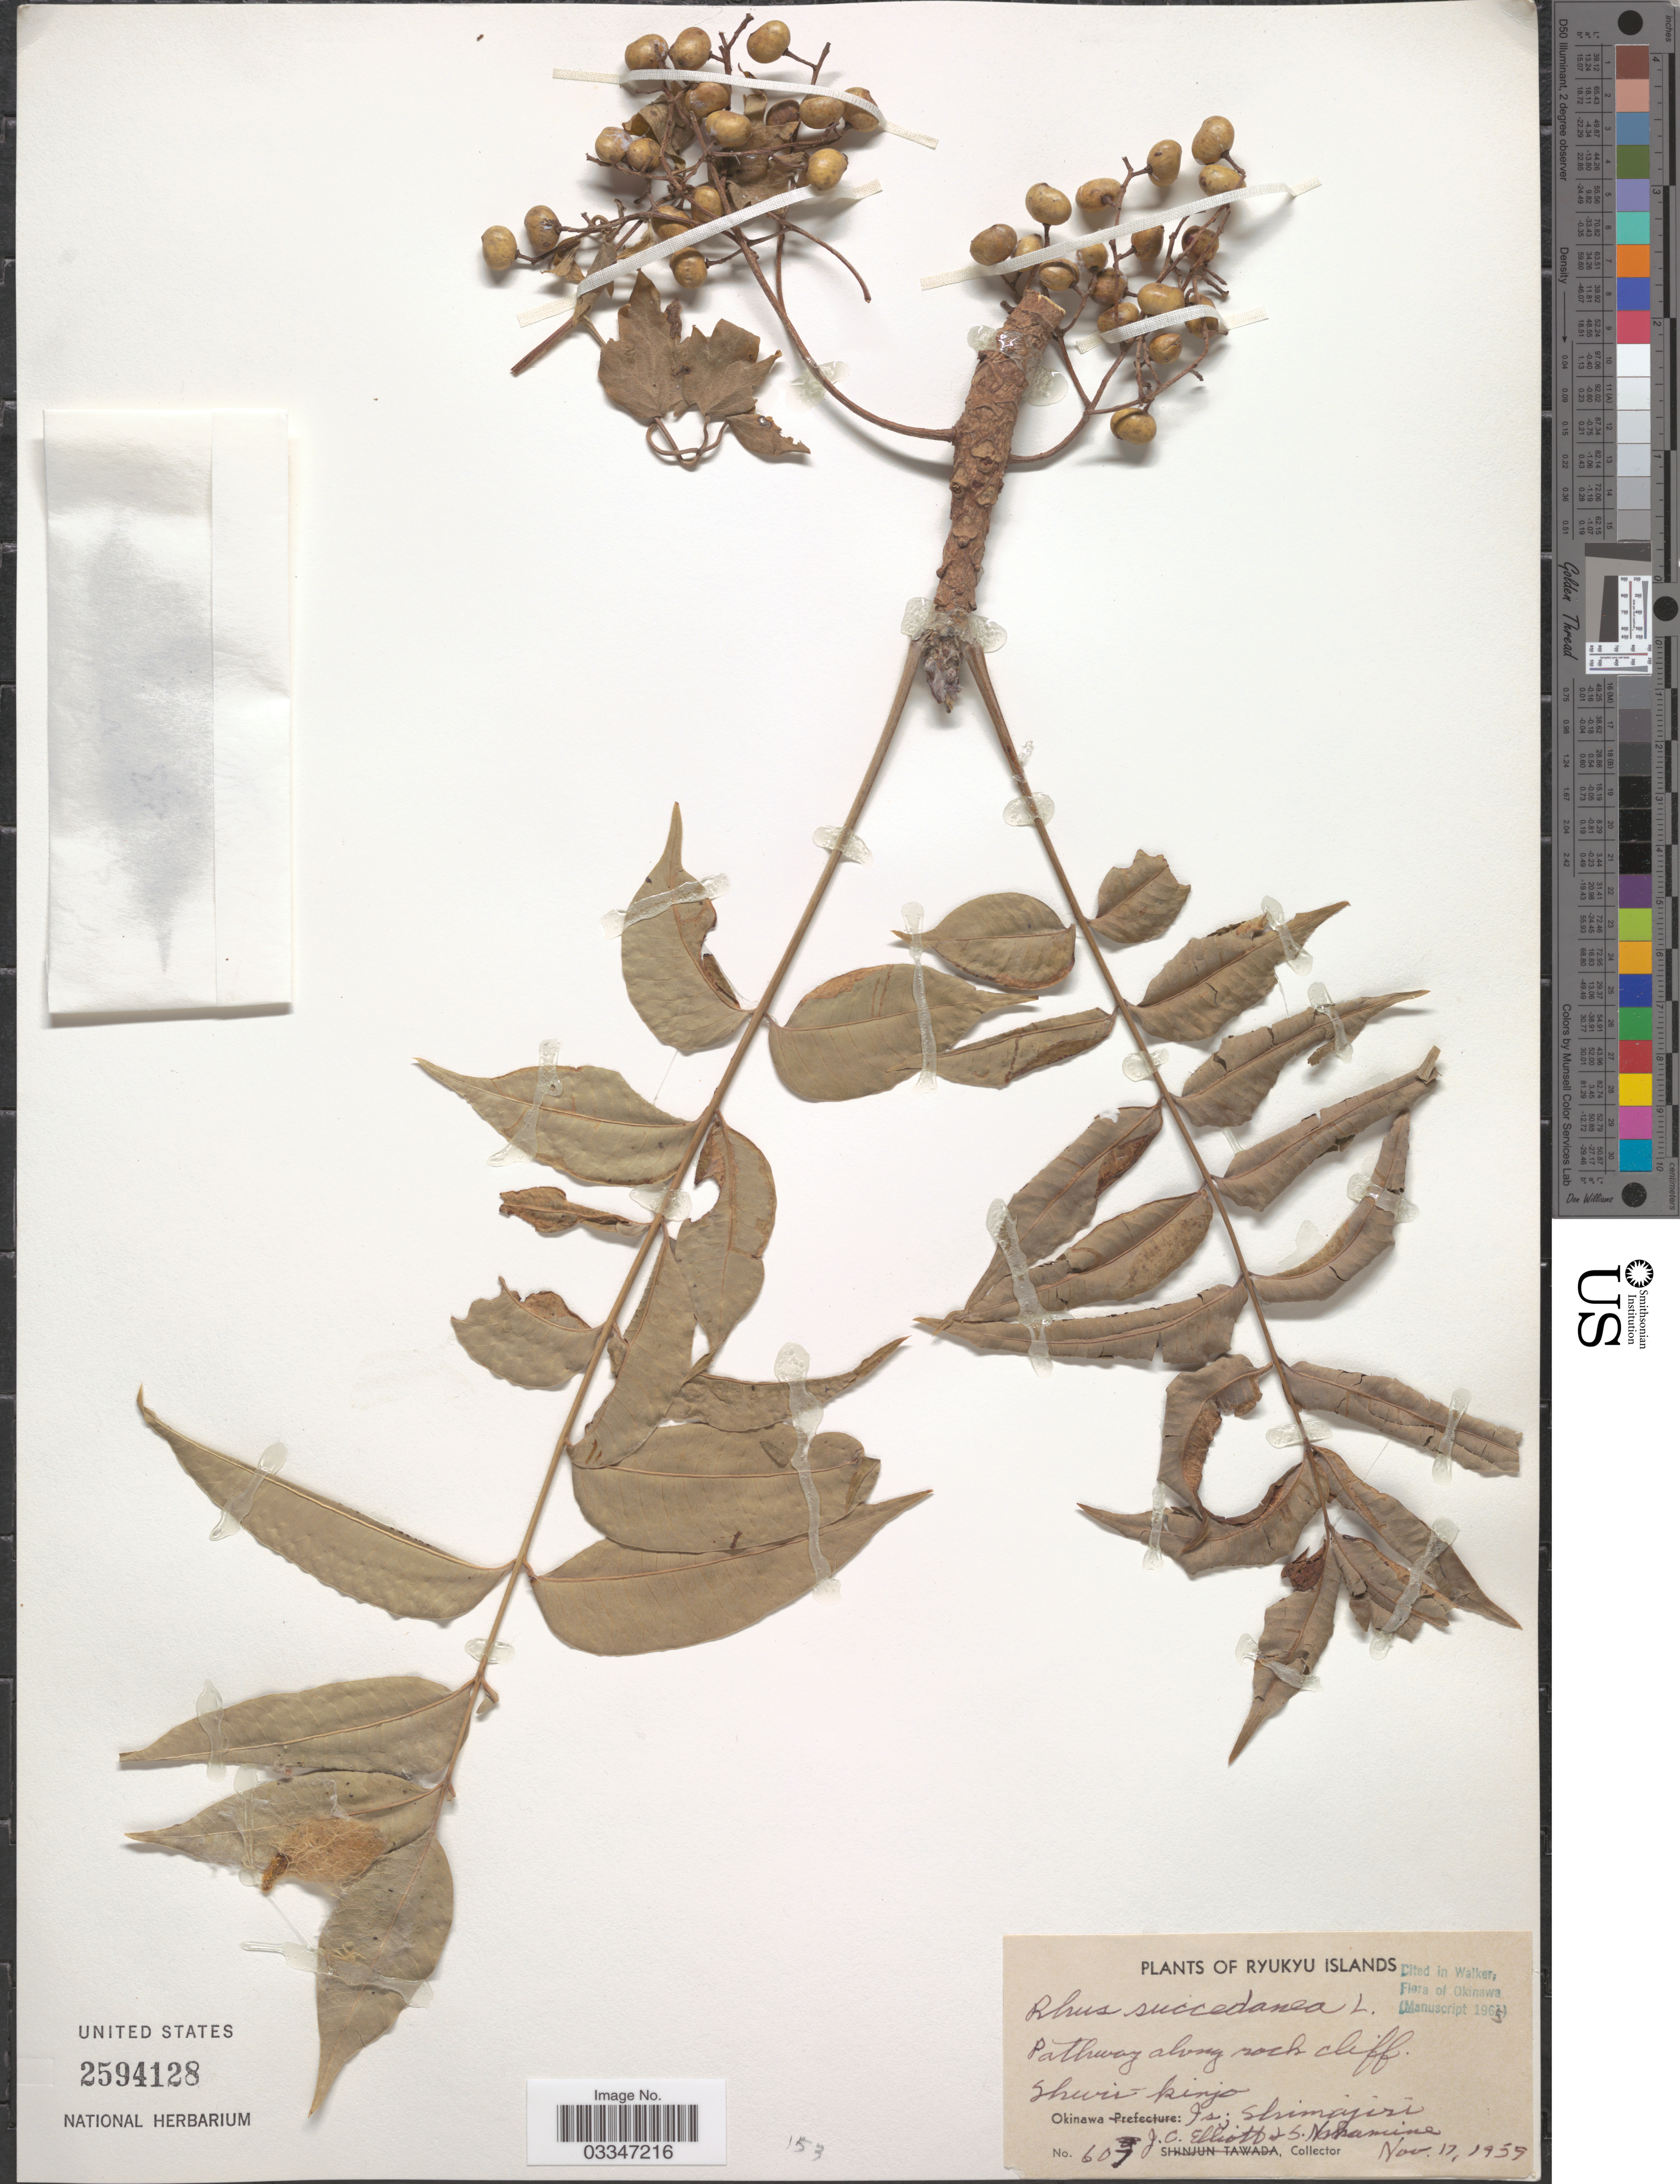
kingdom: Plantae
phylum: Tracheophyta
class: Magnoliopsida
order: Sapindales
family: Anacardiaceae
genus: Rhus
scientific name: Rhus succedanea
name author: L.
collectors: J. C. Elliott & S. Nakamine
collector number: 607*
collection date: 1959-11-17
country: Japan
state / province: Okinawa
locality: Ryukyu Islands. Okinawa Is; Shimajiri.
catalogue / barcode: US 2594128